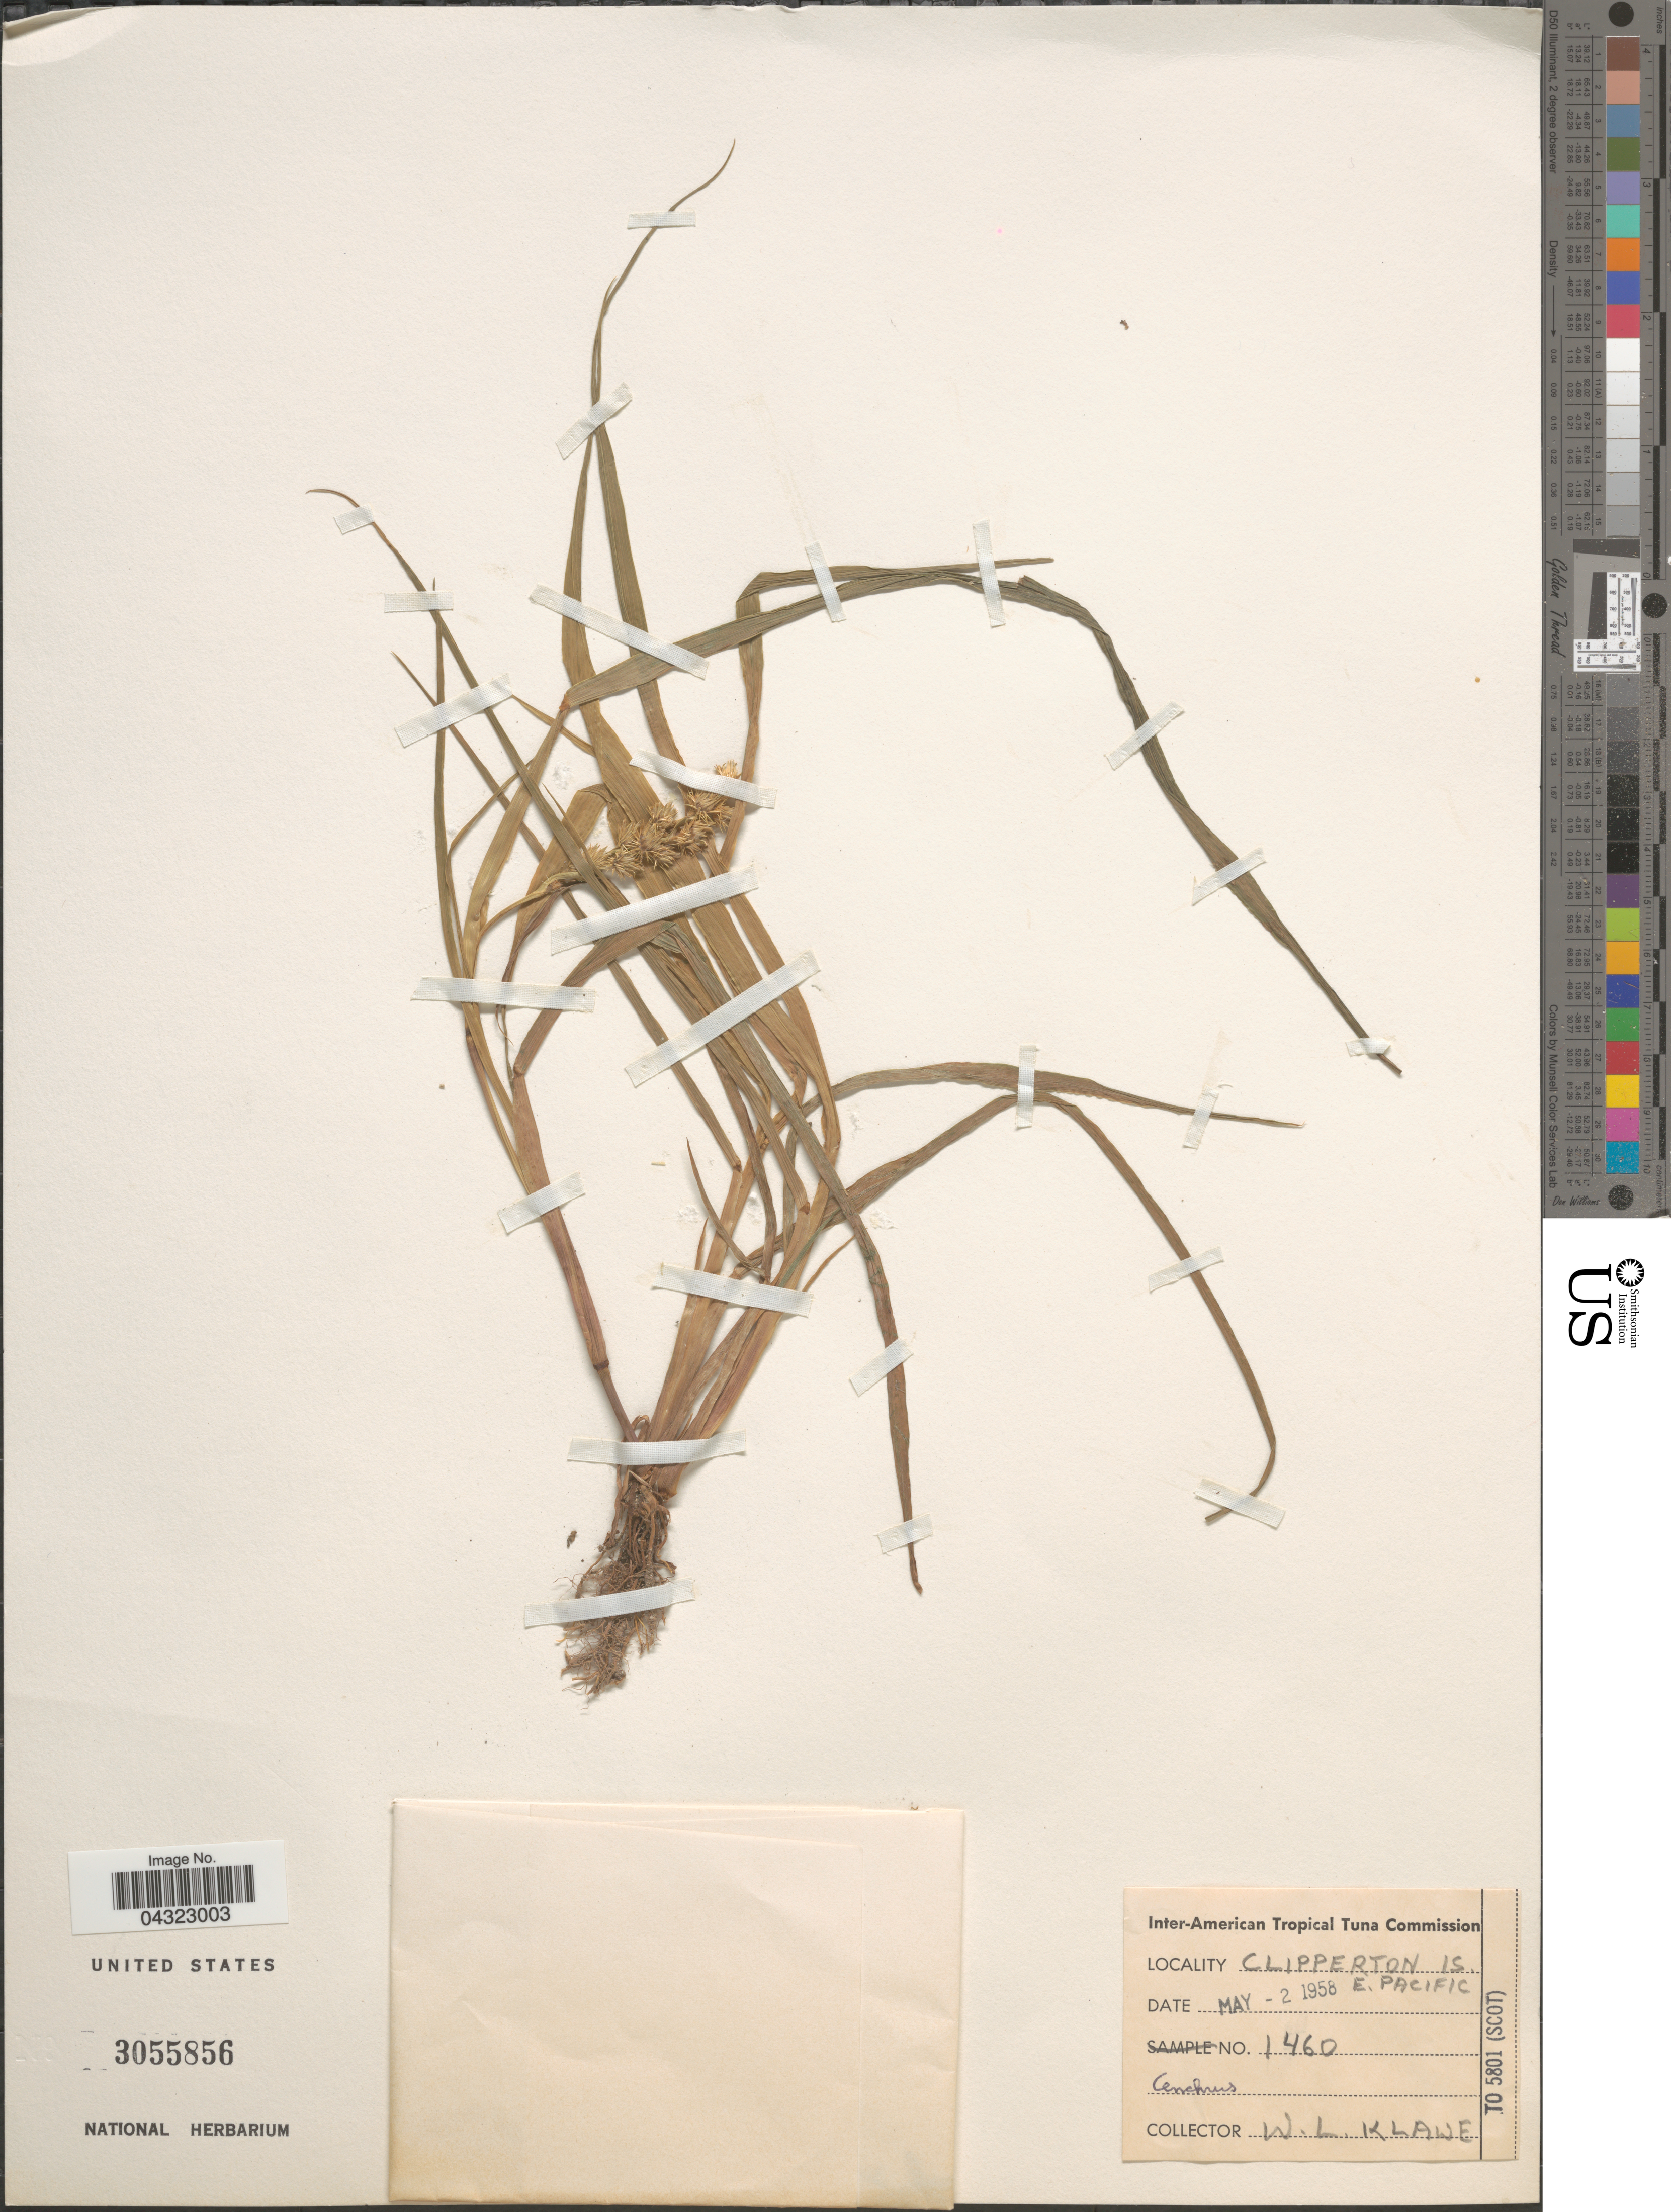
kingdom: Plantae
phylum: Tracheophyta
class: Liliopsida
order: Poales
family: Poaceae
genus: Cenchrus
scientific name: Cenchrus sp.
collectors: W. Klawe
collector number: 1460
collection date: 1958-05-02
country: Central Am. Pac. Islands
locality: Clipperton Is. E. Pacific.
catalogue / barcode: US 3055856